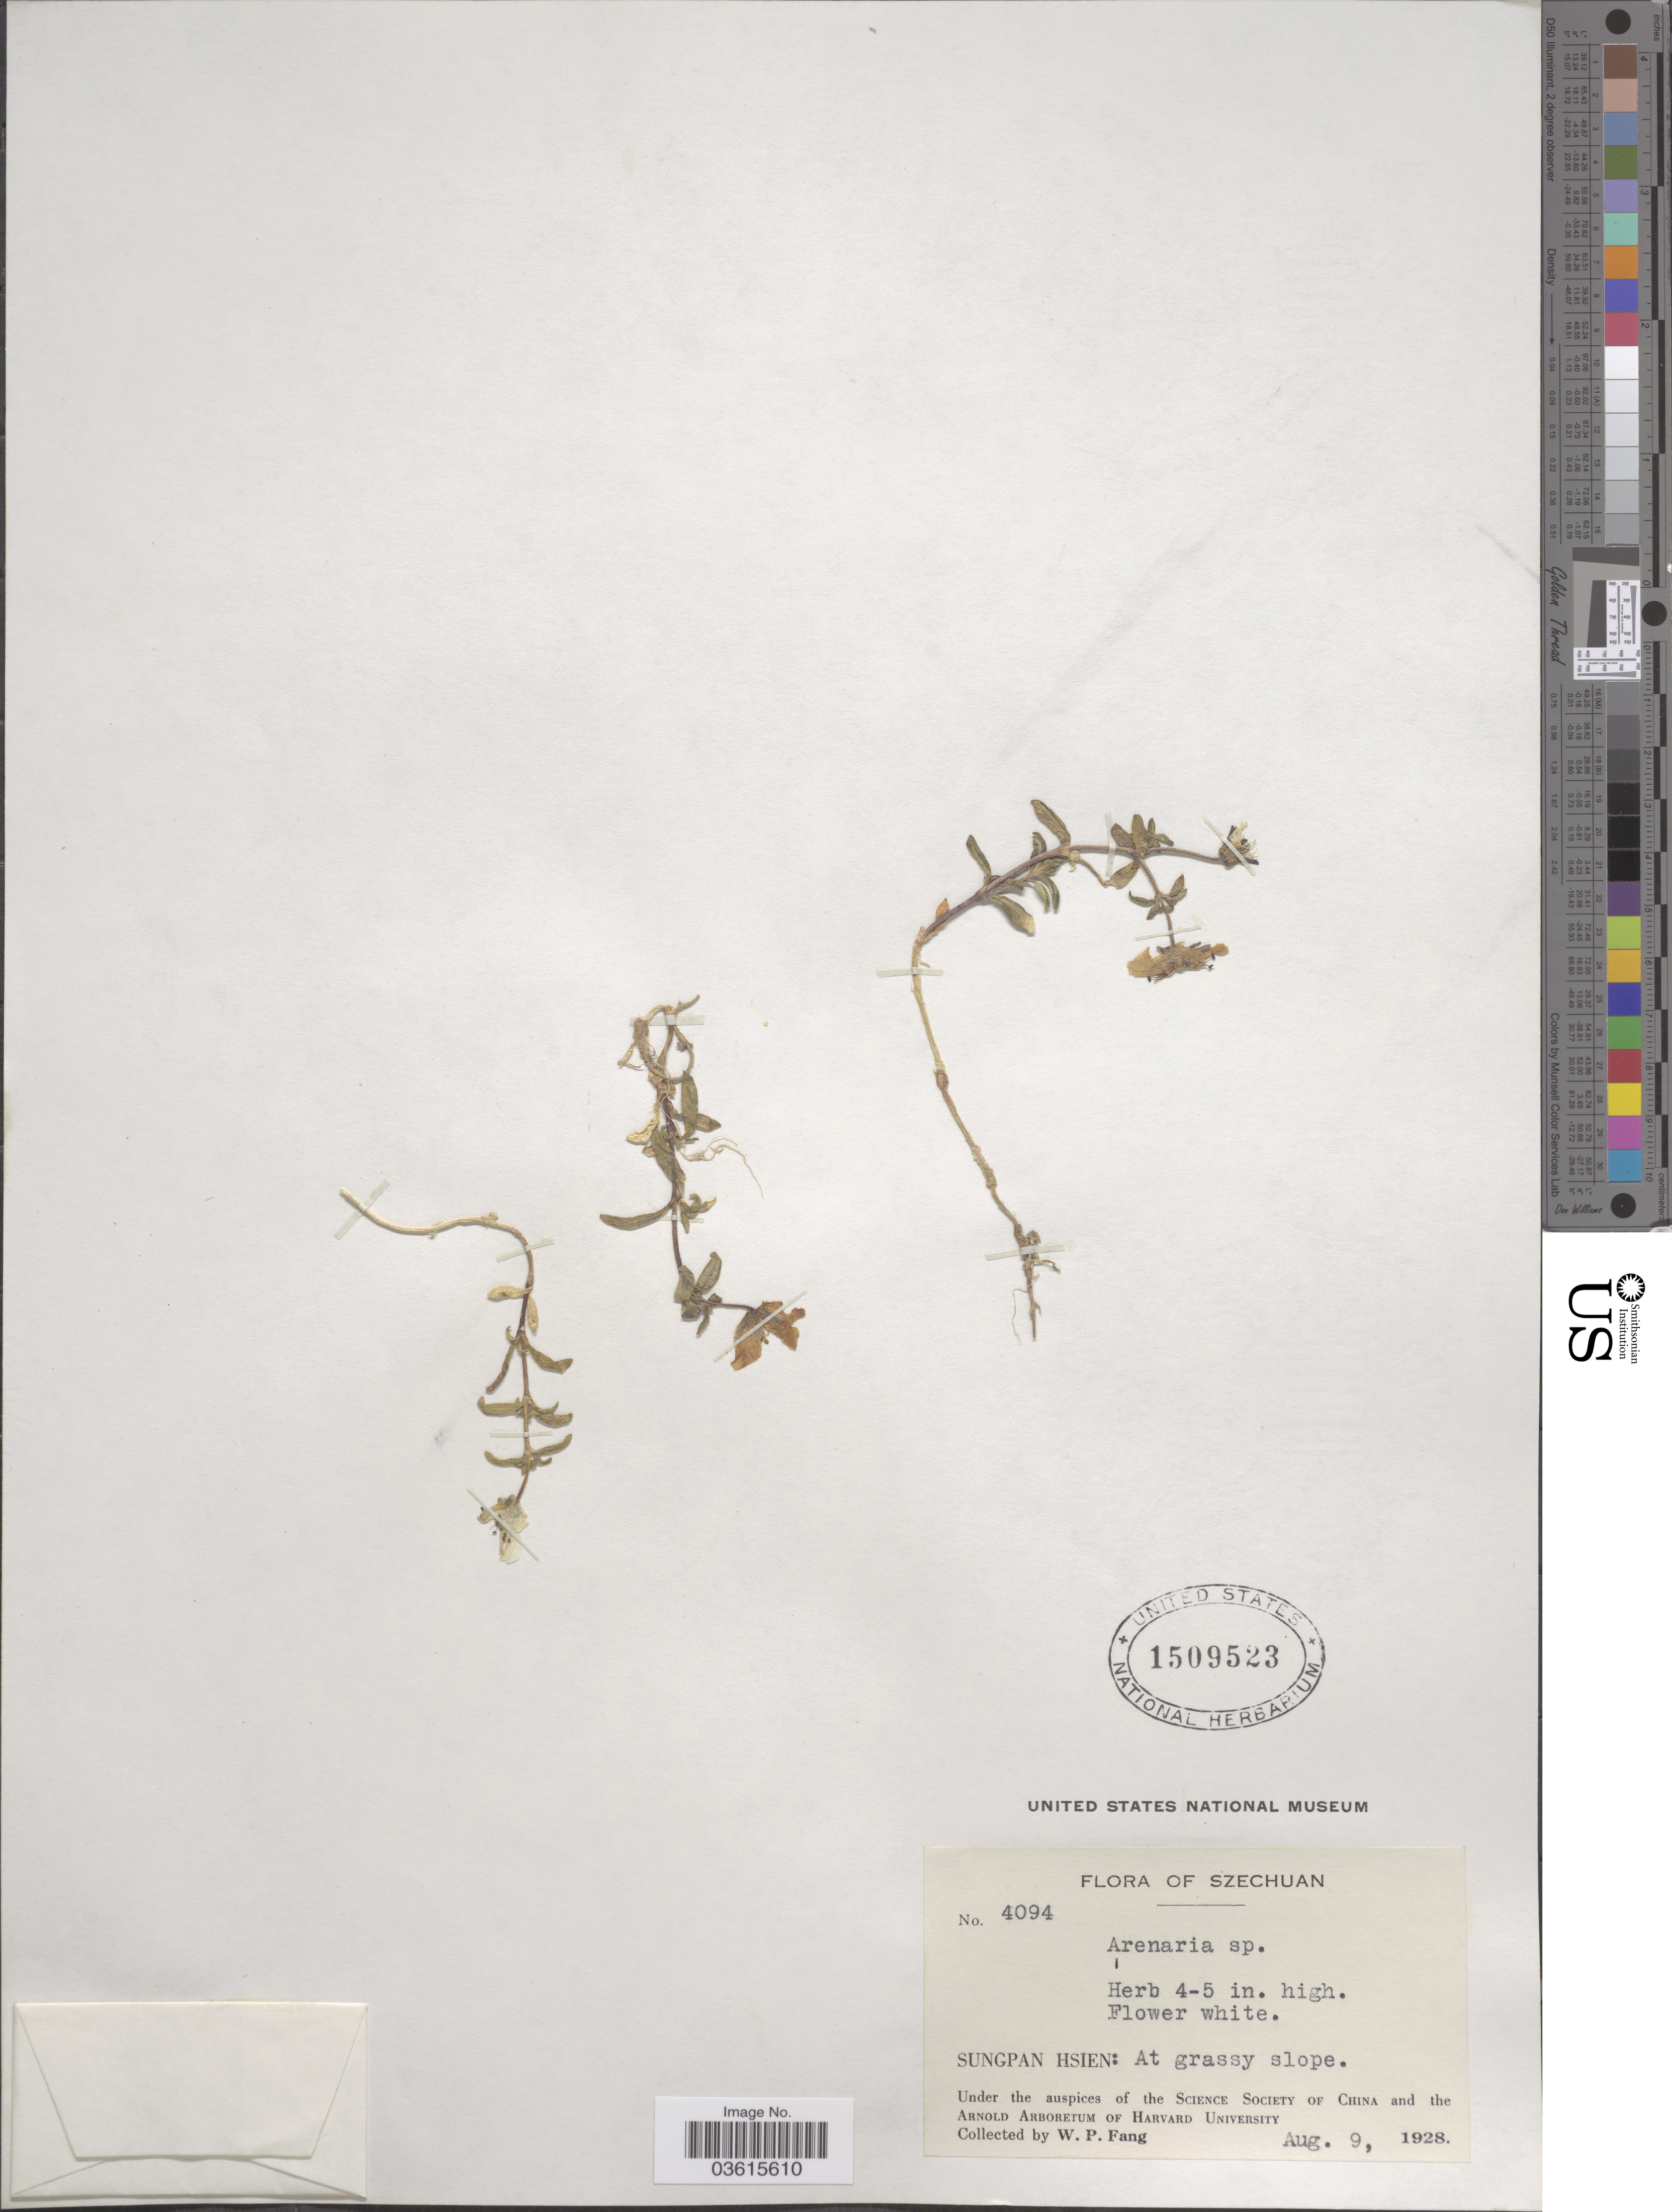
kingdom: Plantae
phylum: Tracheophyta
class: Magnoliopsida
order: Caryophyllales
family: Caryophyllaceae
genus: Arenaria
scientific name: Arenaria sp.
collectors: W. P. Fang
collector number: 4094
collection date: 1928-08-09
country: China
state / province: Sichuan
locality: Szechuan. Sungpan Hsien: At grassy slope.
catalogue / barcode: US 1509523